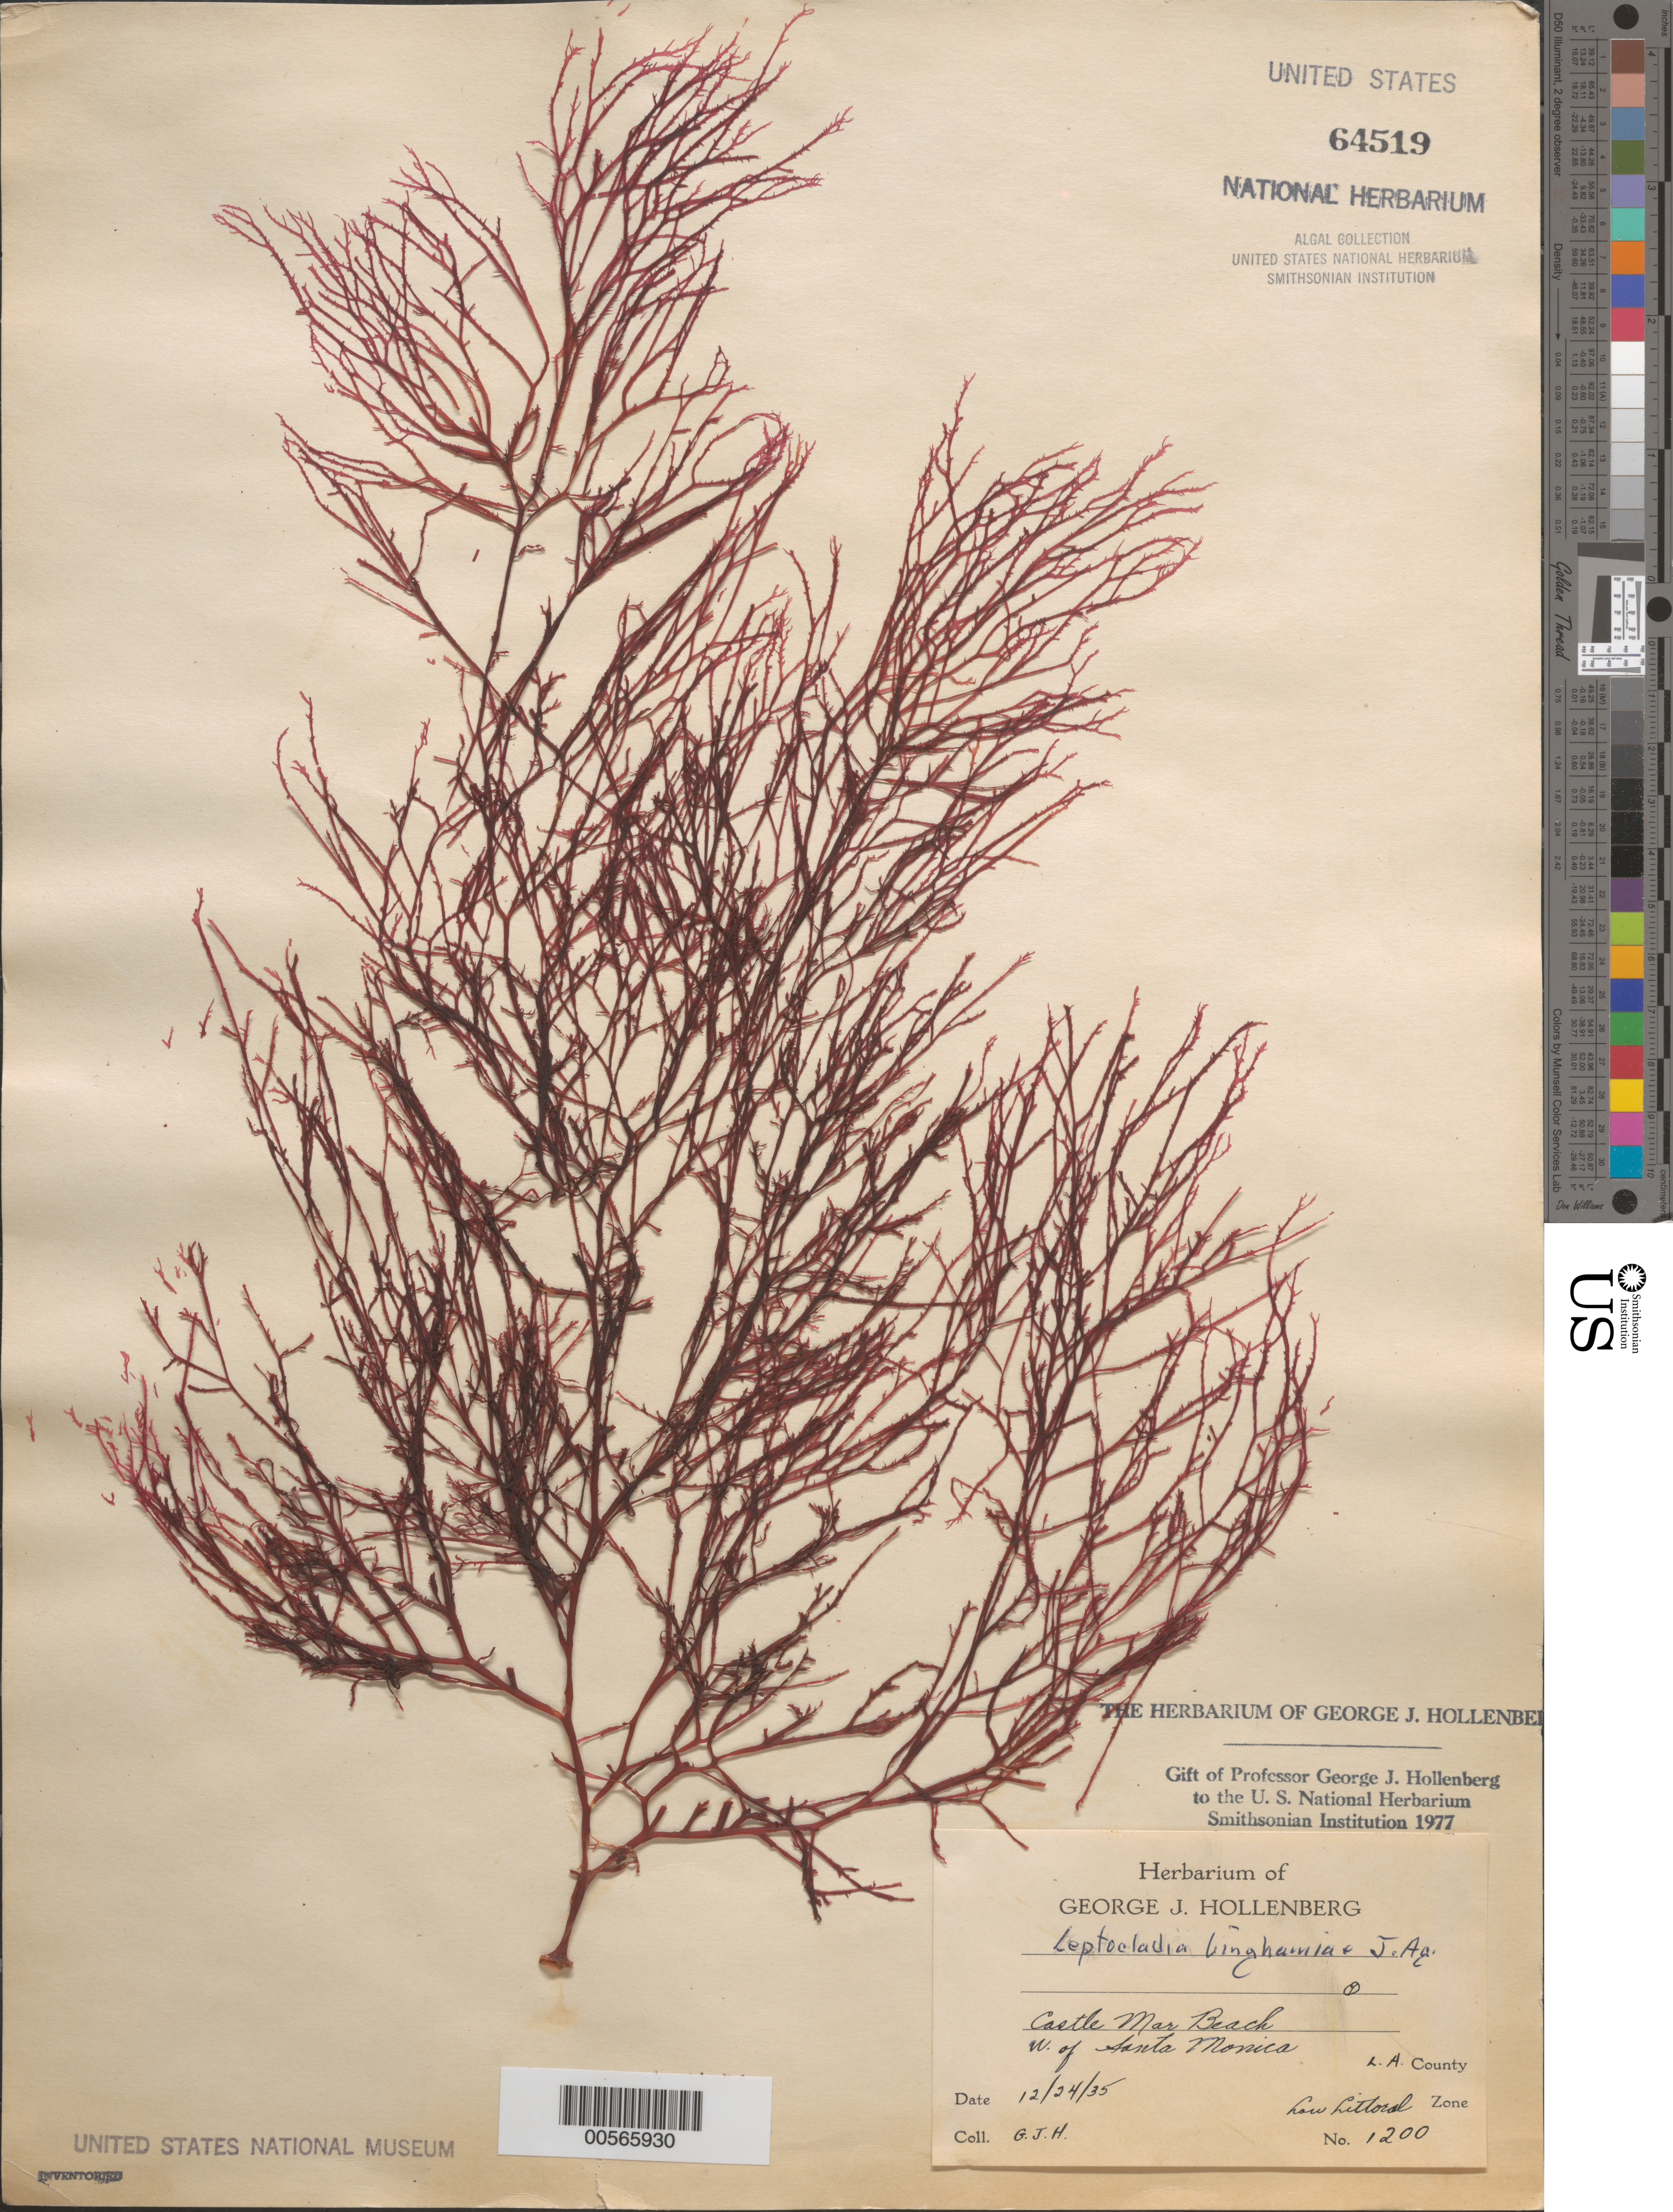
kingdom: Plantae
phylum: Rhodophyta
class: Florideophyceae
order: Gigartinales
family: Dumontiaceae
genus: Leptocladia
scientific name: Leptocladia binghamiae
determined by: Hollenberg, George J.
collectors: G. Hollenberg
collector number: GJH 1200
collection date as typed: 24 Dec 1935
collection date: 1935-12-24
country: United States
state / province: California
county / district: Los Angeles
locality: Castle Mar Beach, north of Santa Monica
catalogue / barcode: US 64519